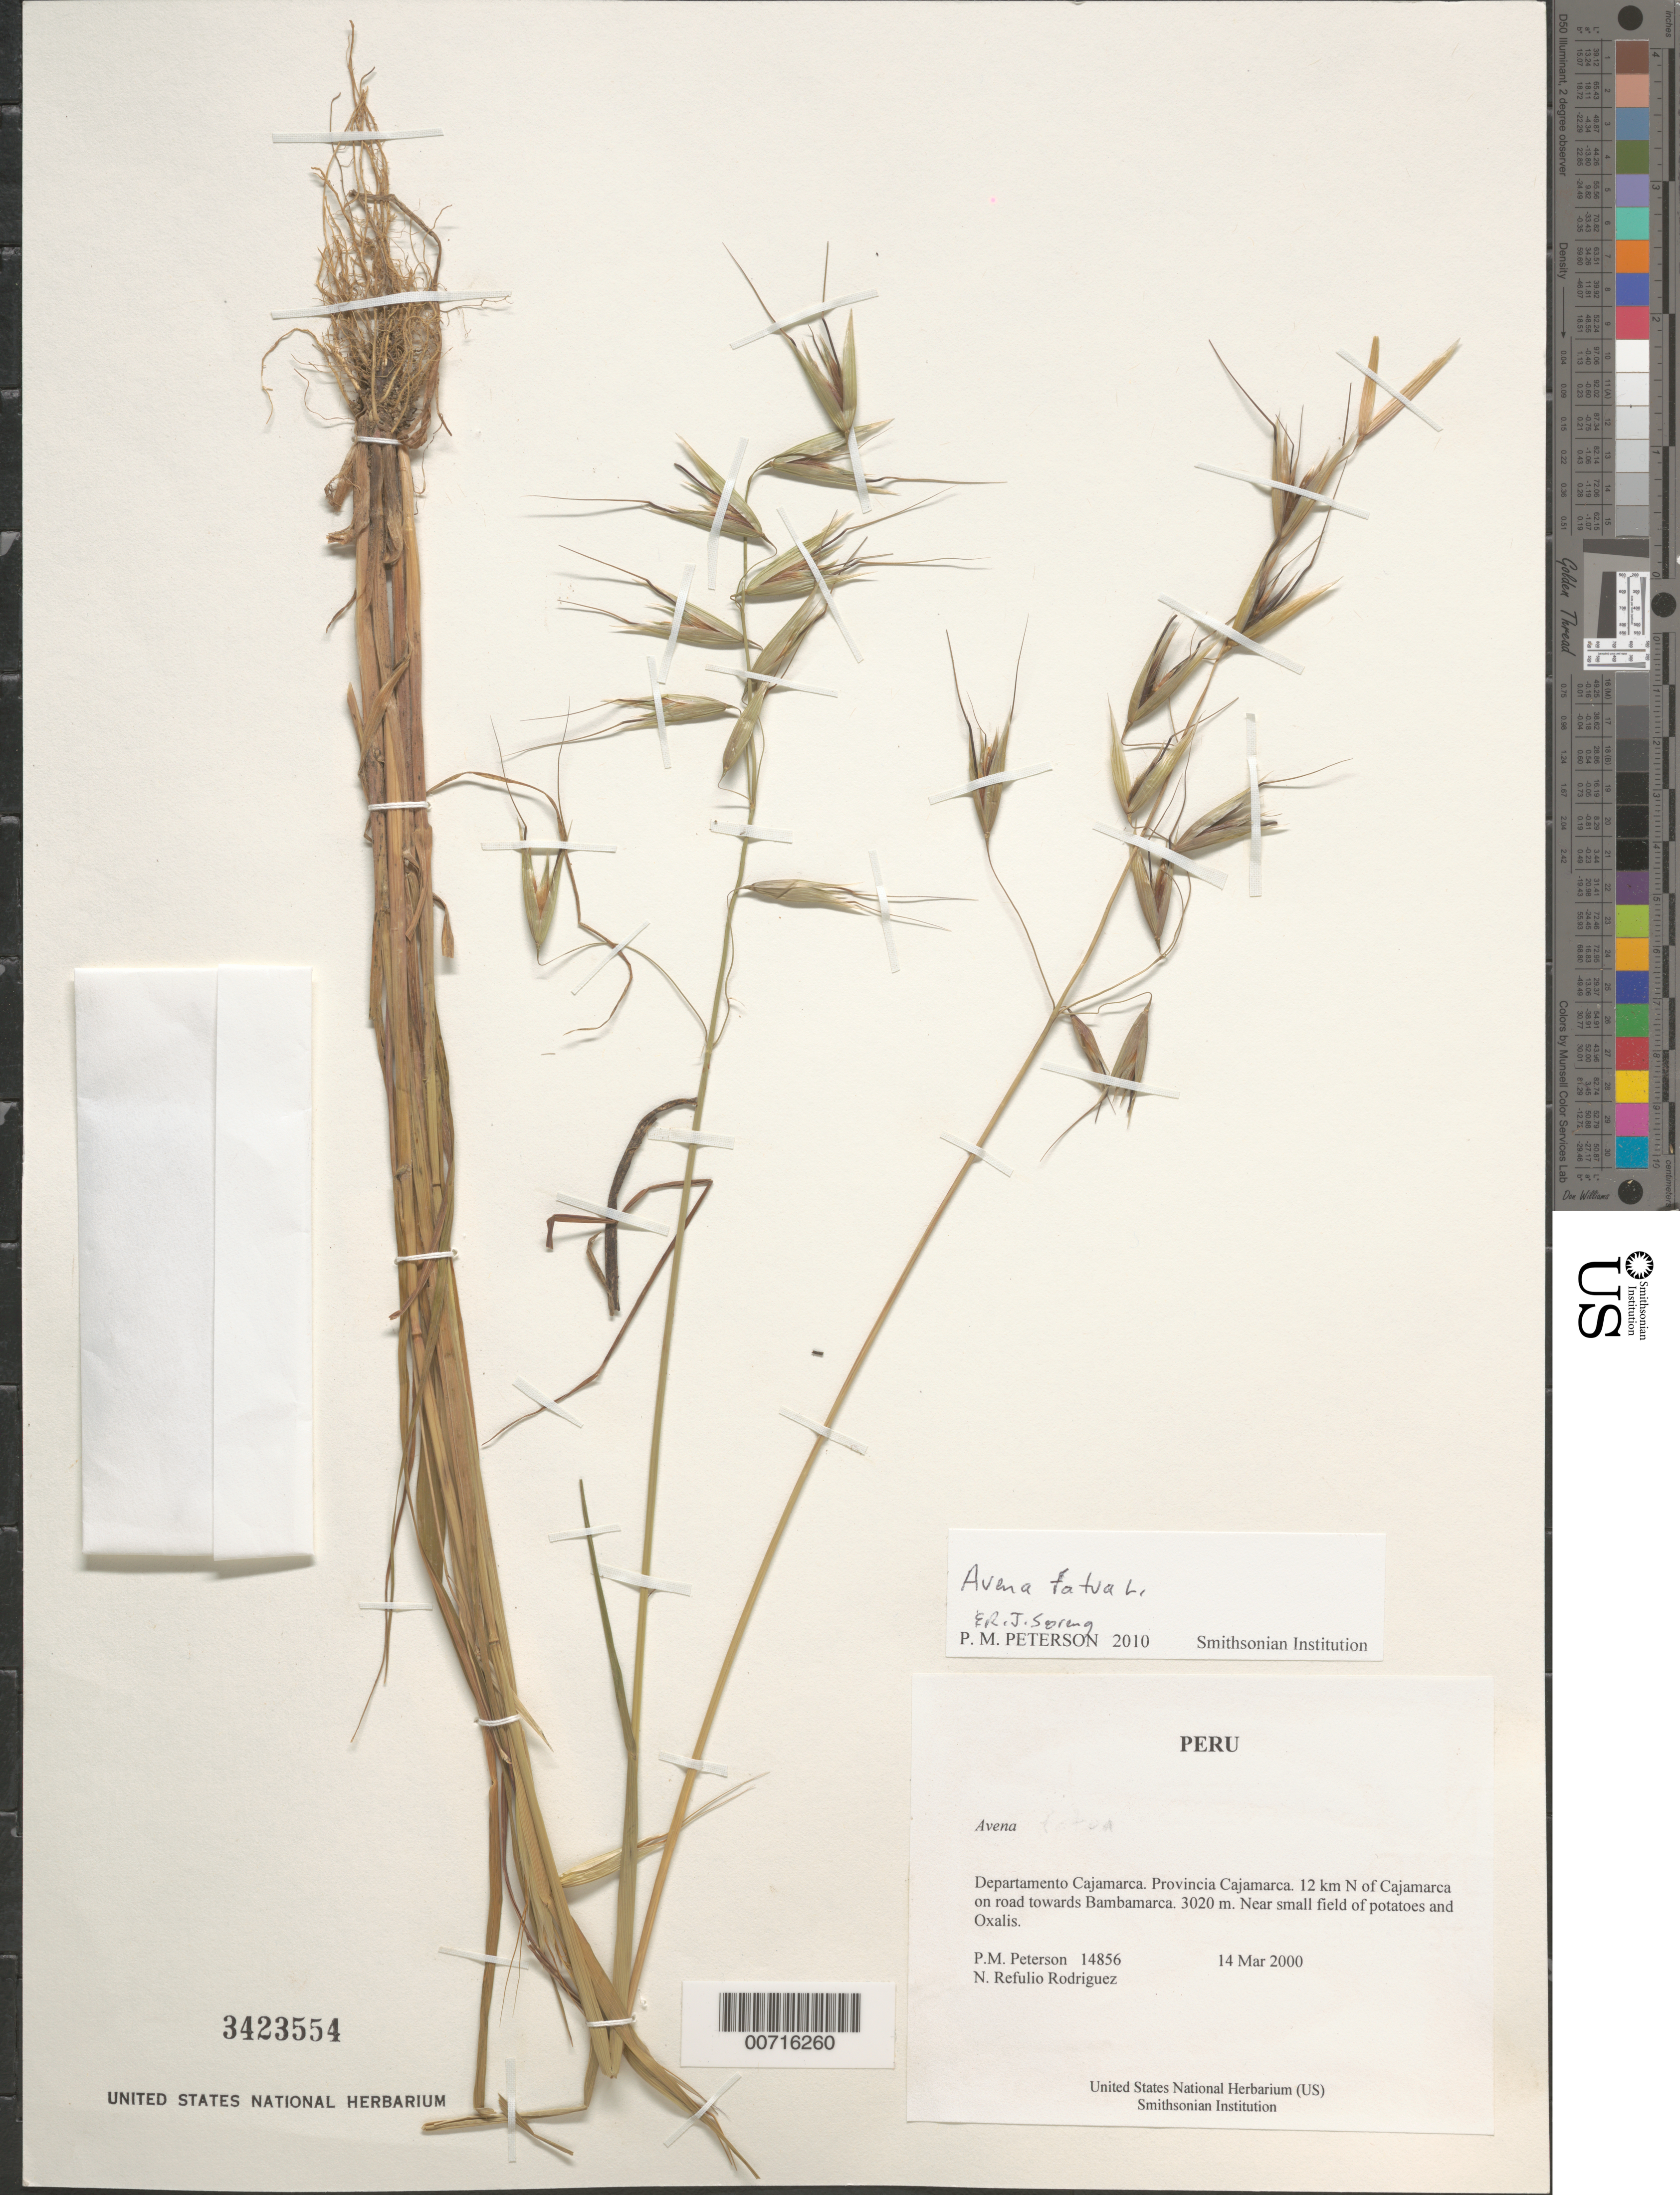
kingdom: Plantae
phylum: Tracheophyta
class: Liliopsida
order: Poales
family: Poaceae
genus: Avena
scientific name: Avena fatua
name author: L.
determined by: Peterson, Paul M.; Soreng, Robert J.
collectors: P. M. Peterson & N. Refulio-Rodríguez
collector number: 14856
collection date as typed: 14 Mar 2000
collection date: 2000-03-14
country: Peru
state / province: Cajamarca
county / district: Cajamarca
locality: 12 km N of Cajamarca on road towards Bambamarca.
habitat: Near small field of potatoes and Oxalis.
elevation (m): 3020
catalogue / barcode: US 3423554